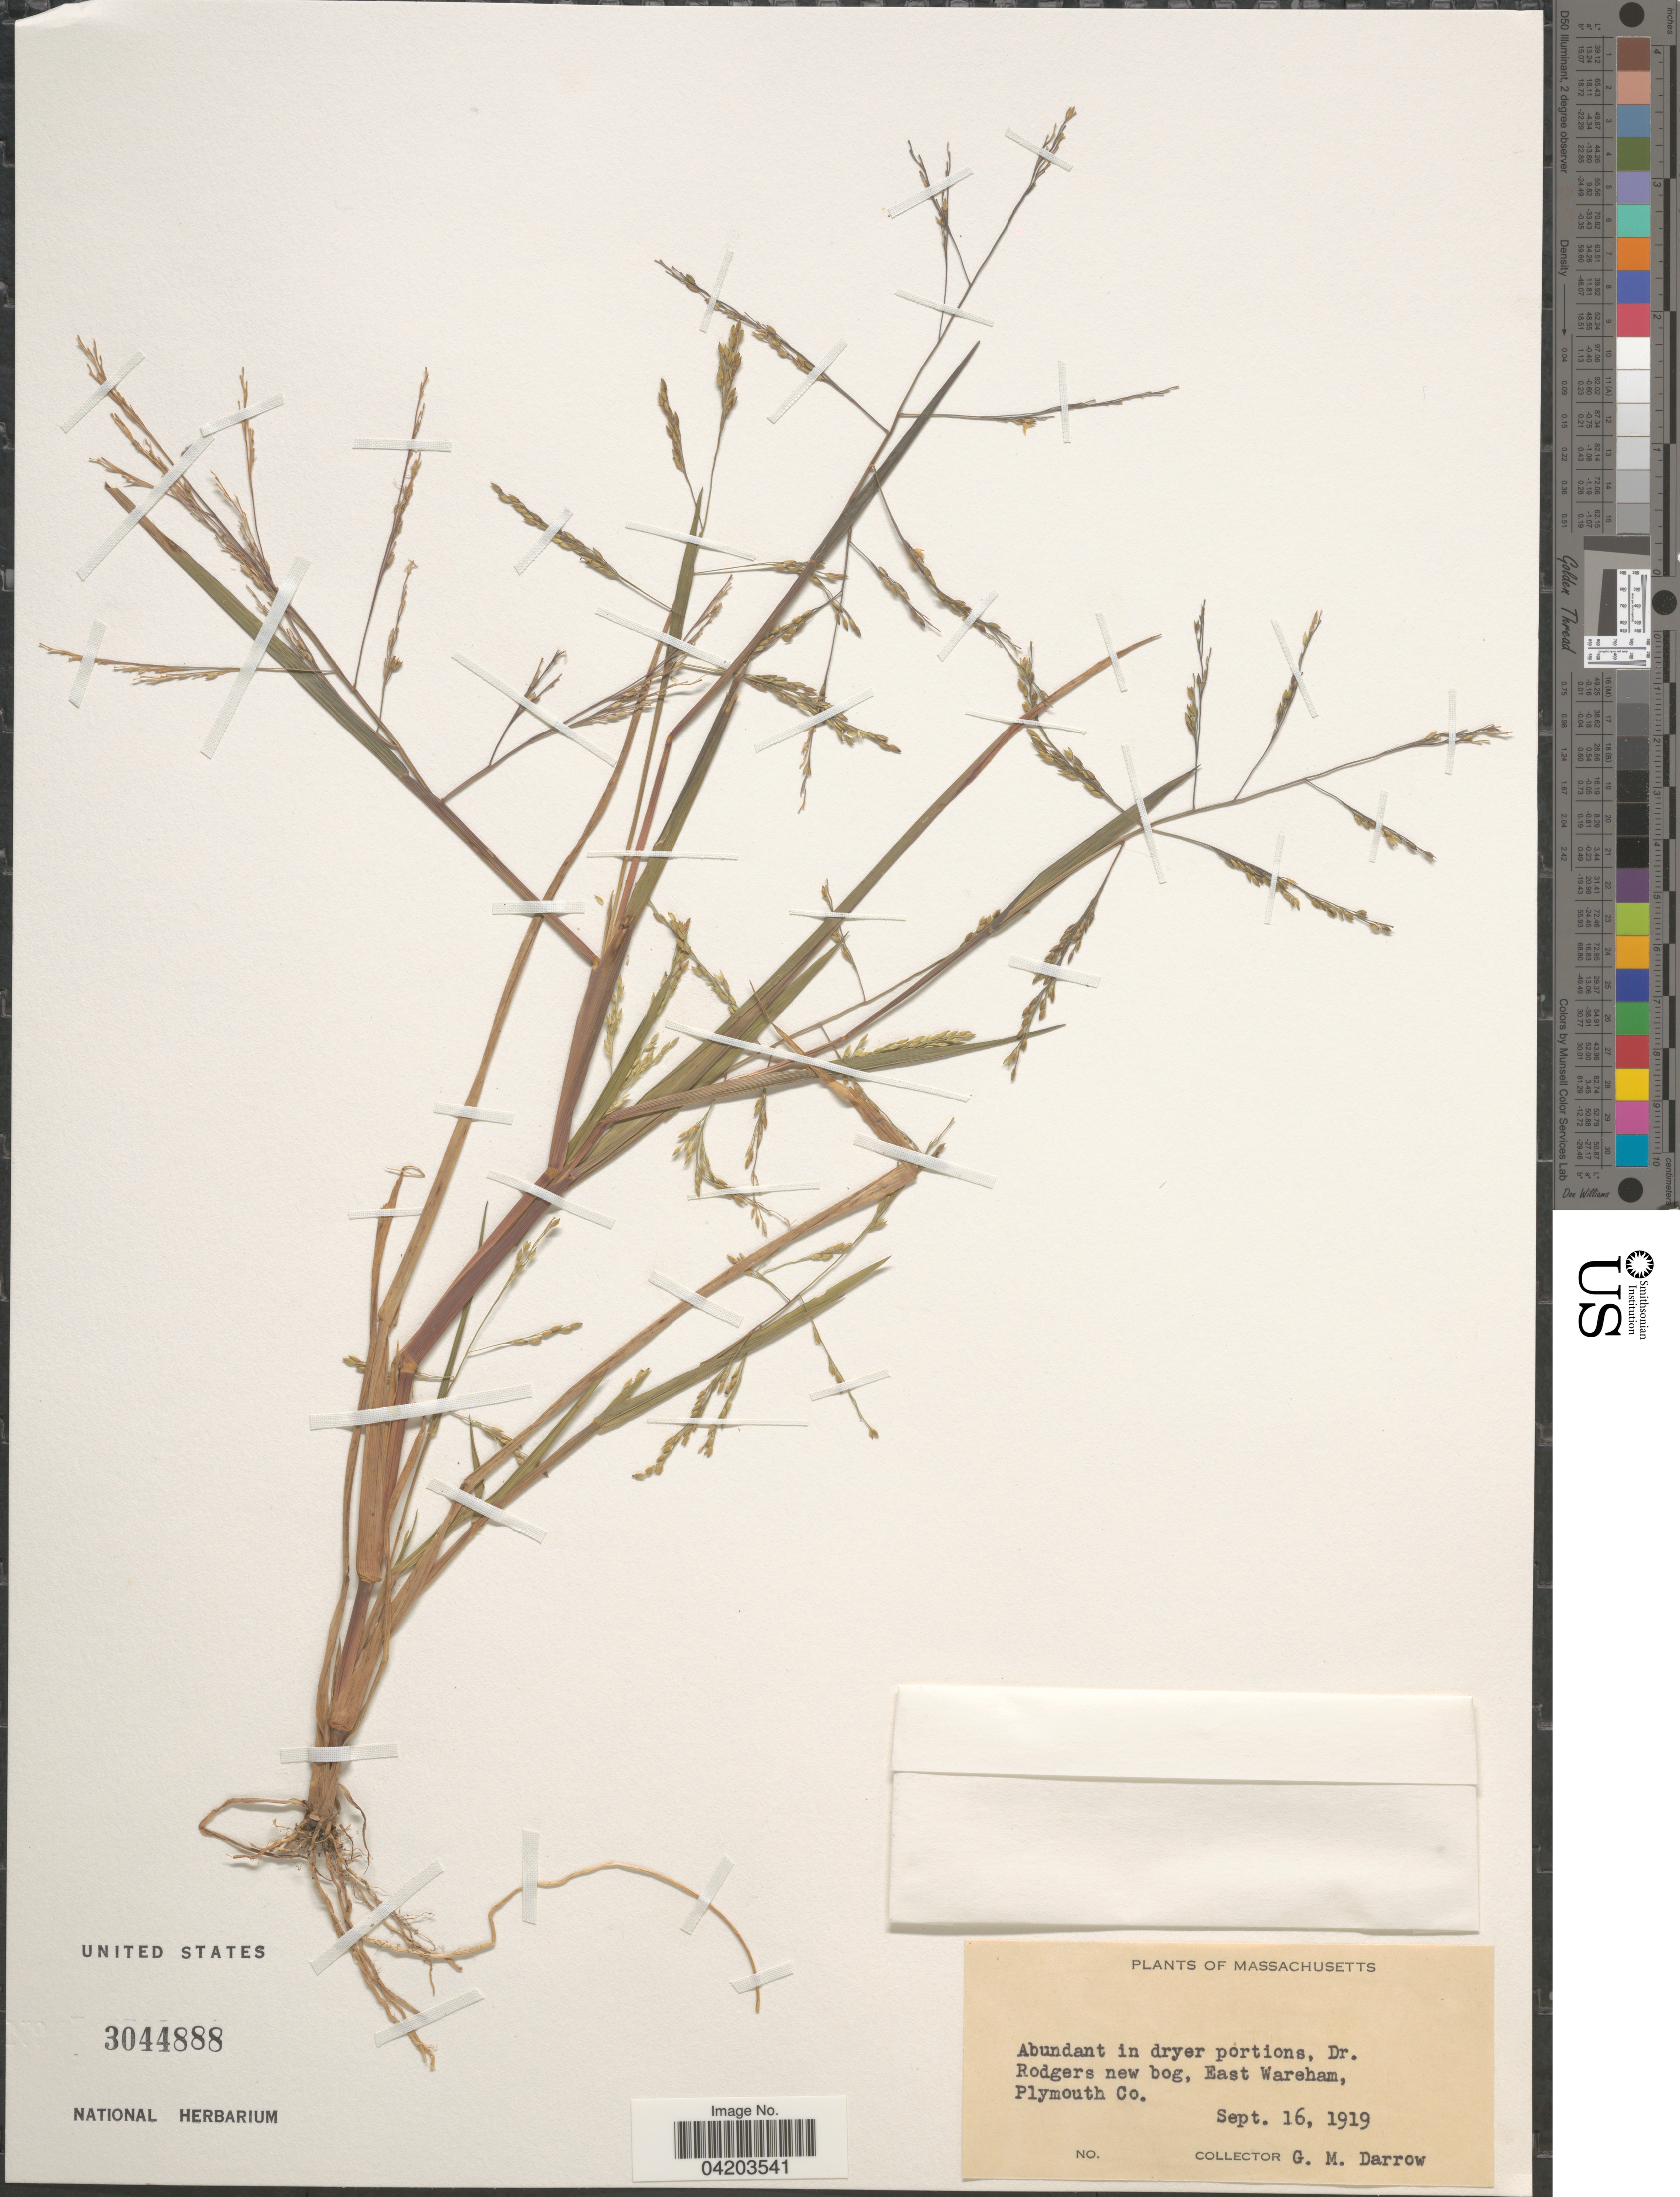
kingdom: Plantae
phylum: Tracheophyta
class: Liliopsida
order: Poales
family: Poaceae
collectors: G. Darrow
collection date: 1919-09-16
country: United States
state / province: Massachusetts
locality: Dr. Rodgers new bog, East Wareham, Plymouth Co.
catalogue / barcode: US 3044888